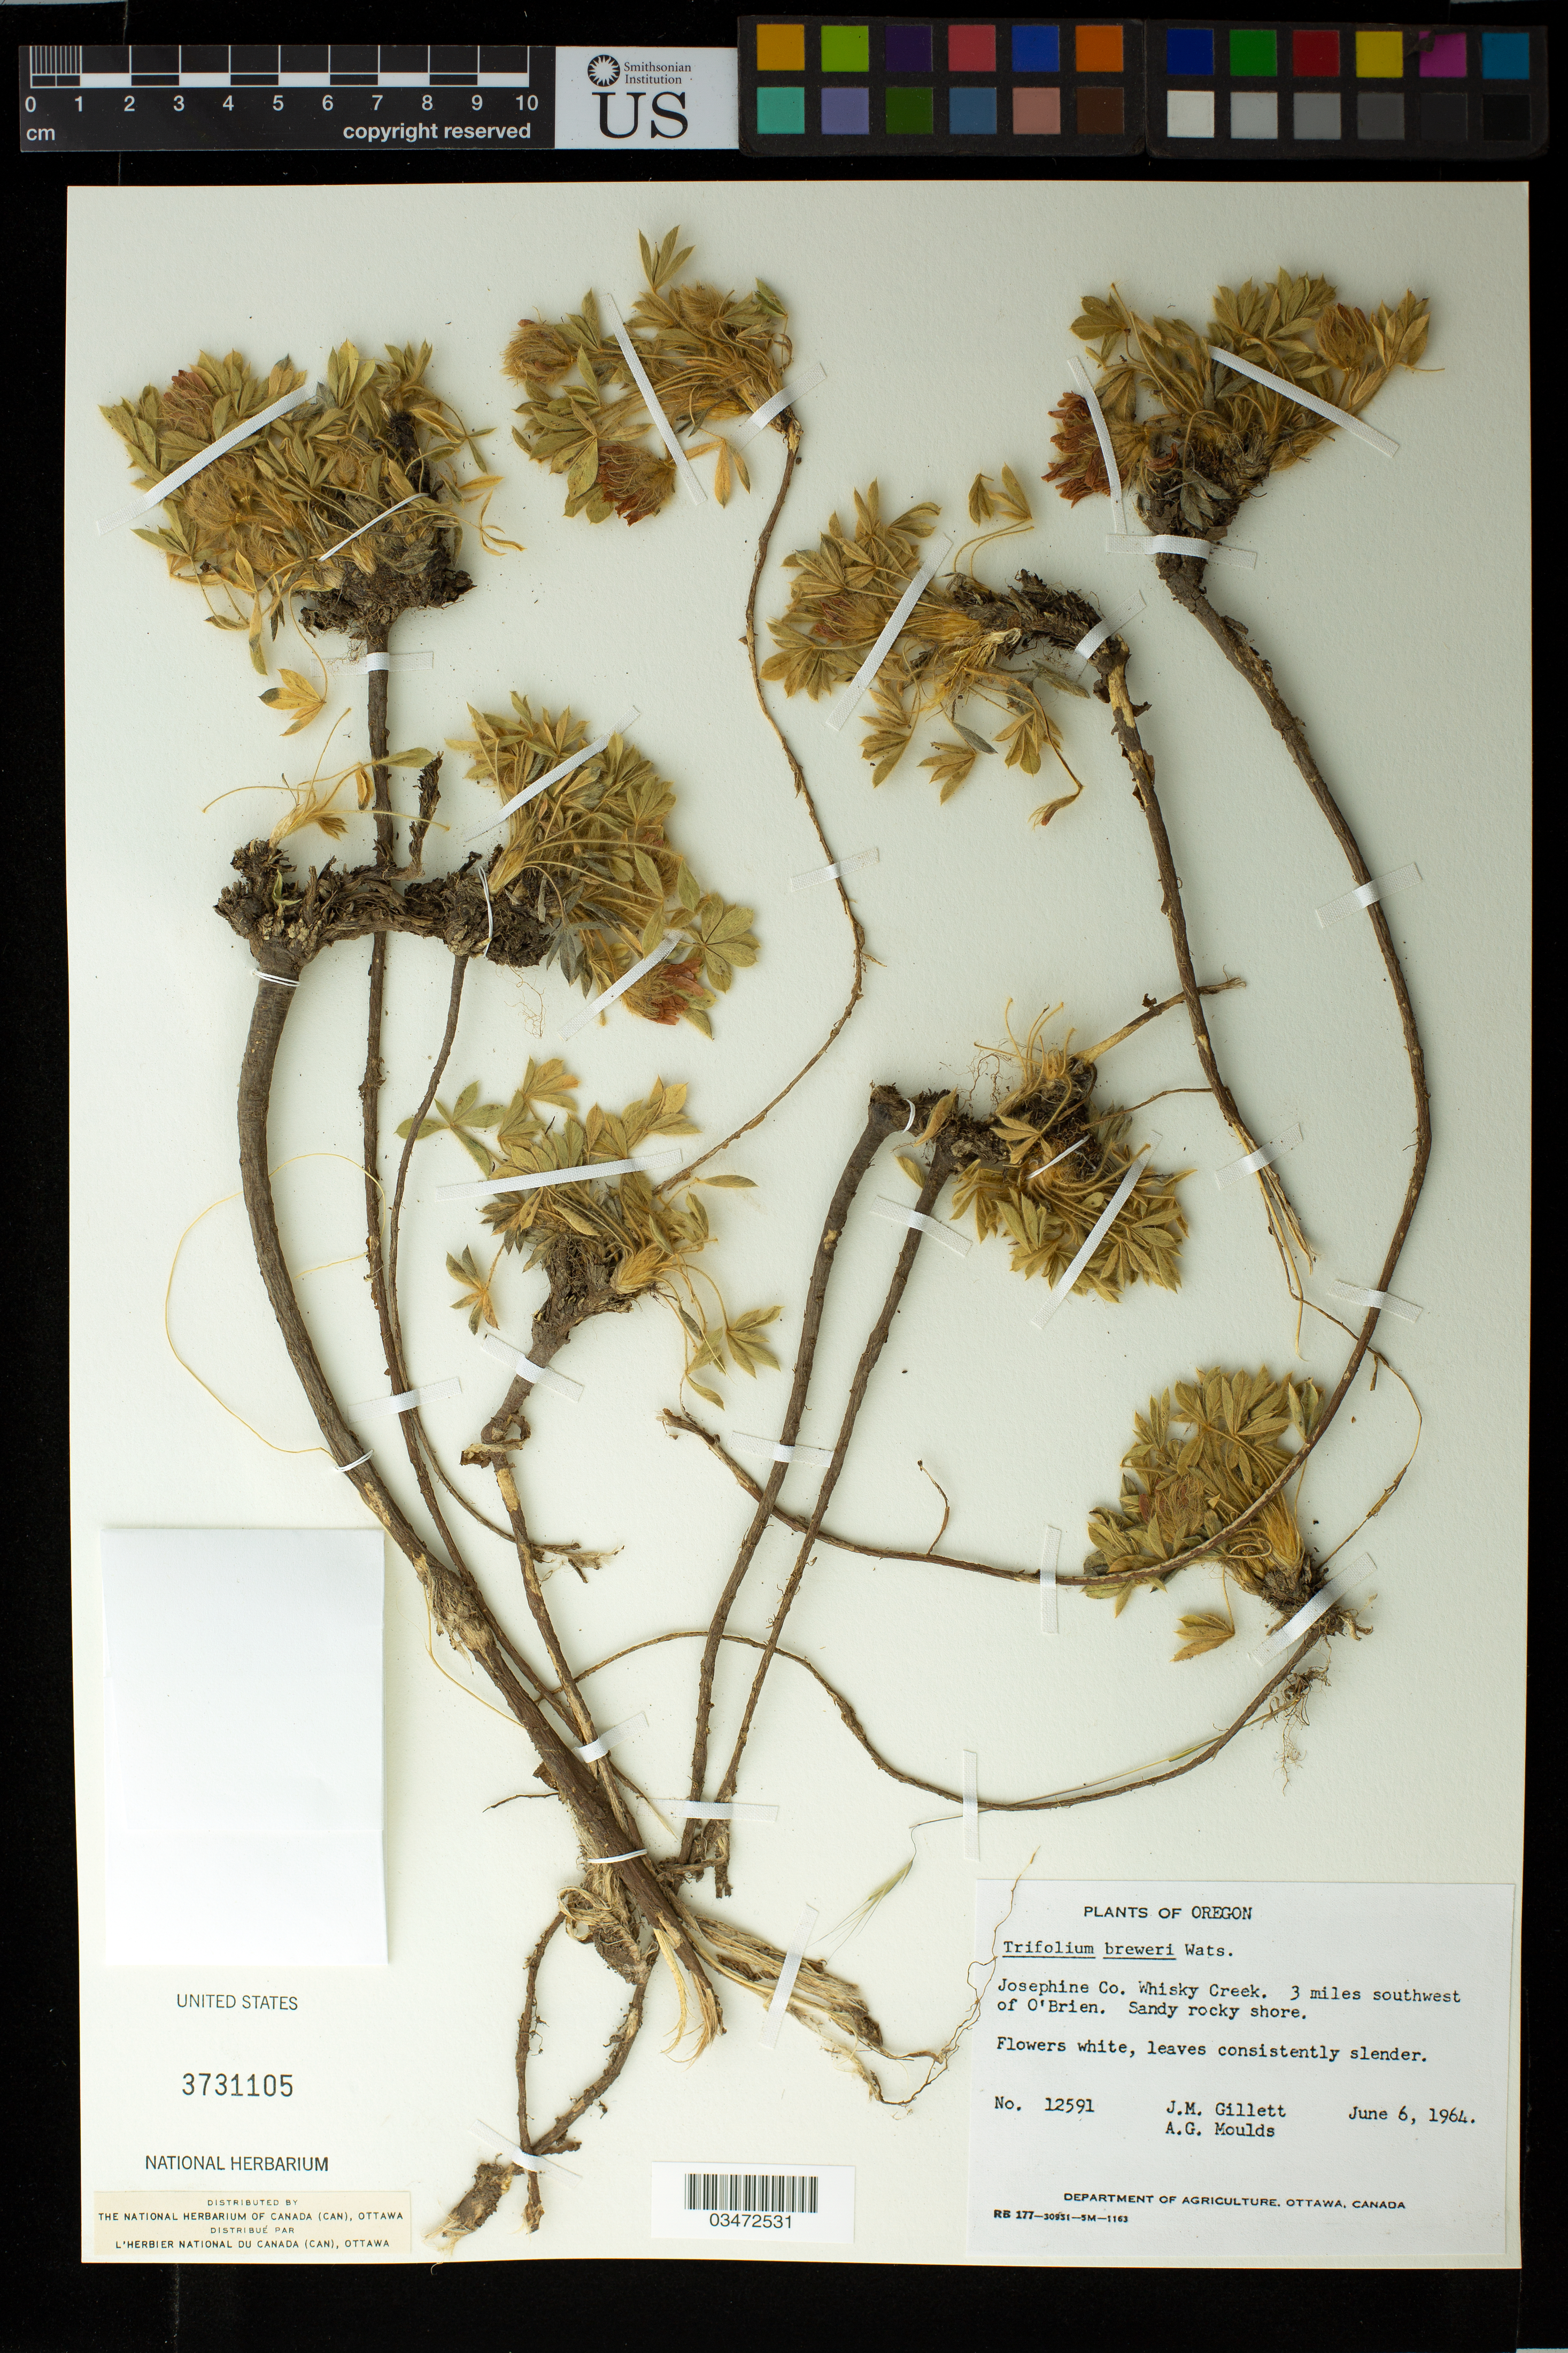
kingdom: Plantae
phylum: Tracheophyta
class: Magnoliopsida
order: Fabales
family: Fabaceae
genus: Trifolium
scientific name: Trifolium breweri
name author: S. Watson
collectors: J. Gillett & A. Moulds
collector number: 12591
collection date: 1964-06-06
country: United States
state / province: Oregon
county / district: Josephine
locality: Josephine Co. Whisky Creek. 3 miles southwest of O'Brien. Sandy rocky shore.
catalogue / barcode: US 3731105